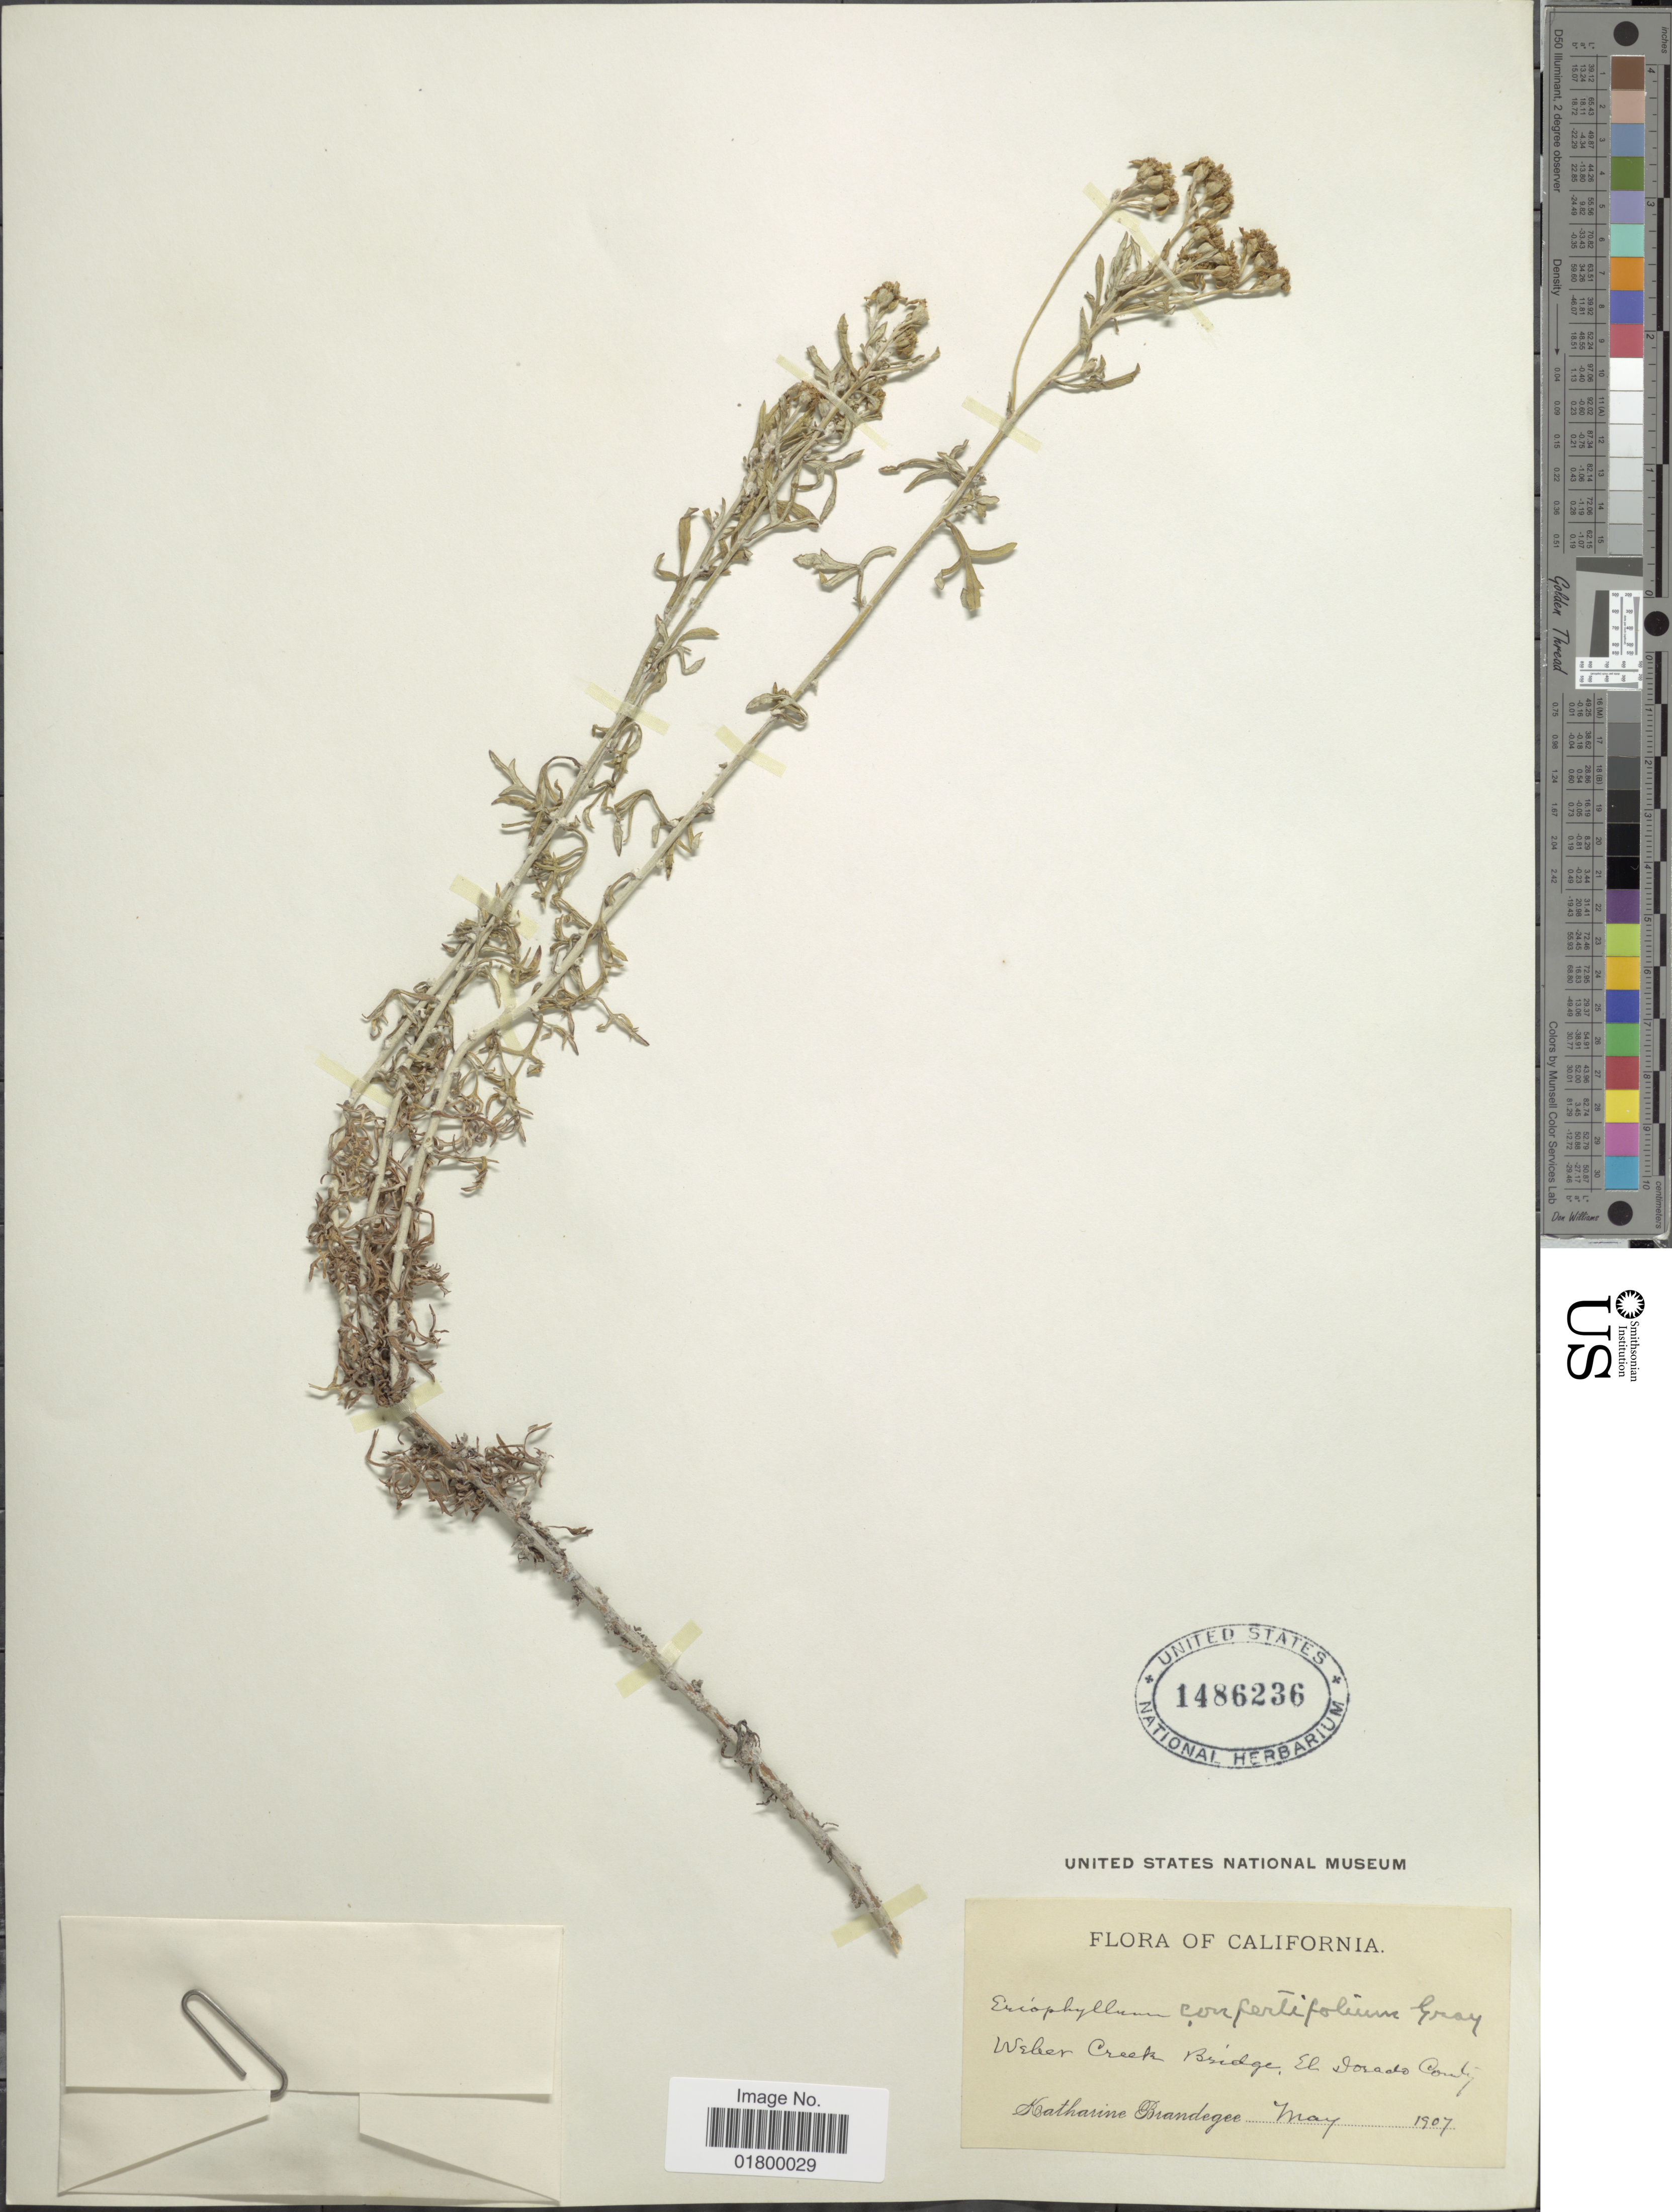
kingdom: Plantae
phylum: Tracheophyta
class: Magnoliopsida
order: Asterales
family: Asteraceae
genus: Eriophyllum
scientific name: Eriophyllum confertiflorum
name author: (DC.) A. Gray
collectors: M. K. Brandegee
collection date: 1907-05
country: United States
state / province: California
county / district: El Dorado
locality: Weber Creek Bridge, El Dorado County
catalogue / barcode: US 1486236